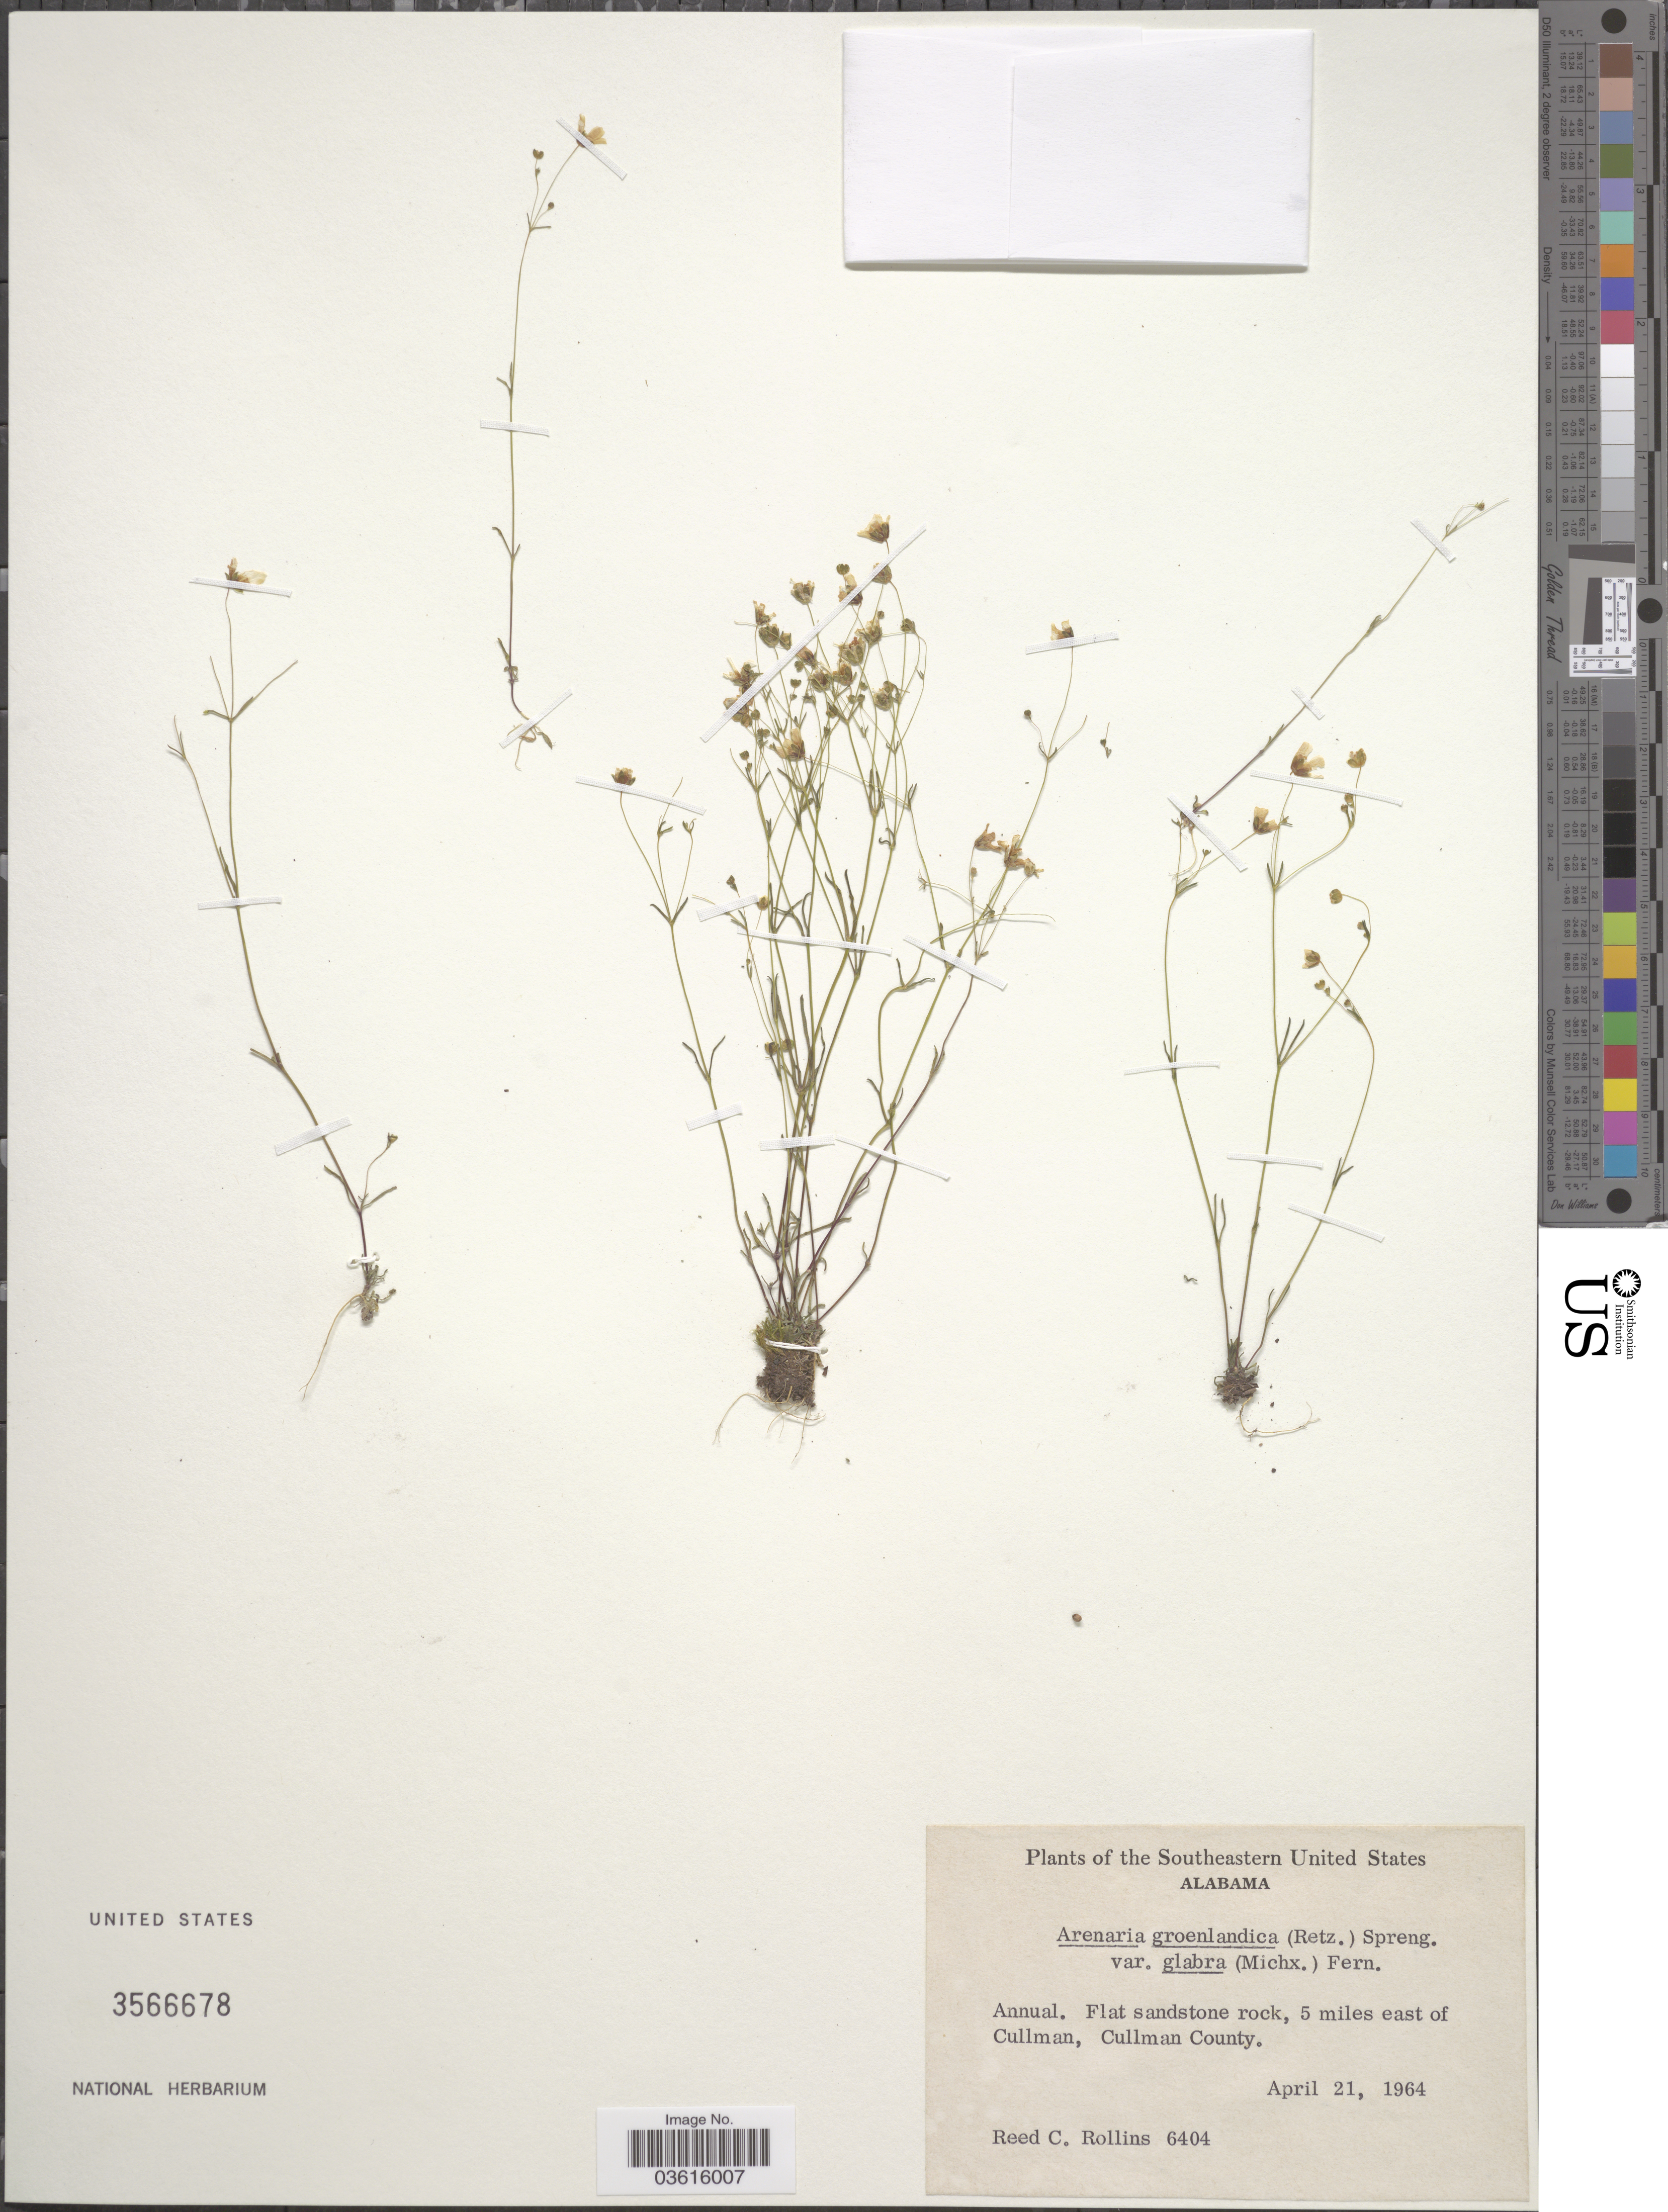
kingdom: Plantae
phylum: Tracheophyta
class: Magnoliopsida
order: Caryophyllales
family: Caryophyllaceae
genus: Minuartia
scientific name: Minuartia groenlandica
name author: (Retz.) Ostenf.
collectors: R. C. Rollins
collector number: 6404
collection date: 1964-04-21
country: United States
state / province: Alabama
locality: The Southeastern United States. 5 miles east of Cullman, Cullman County.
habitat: flat sandstone rock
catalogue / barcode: US 3566678